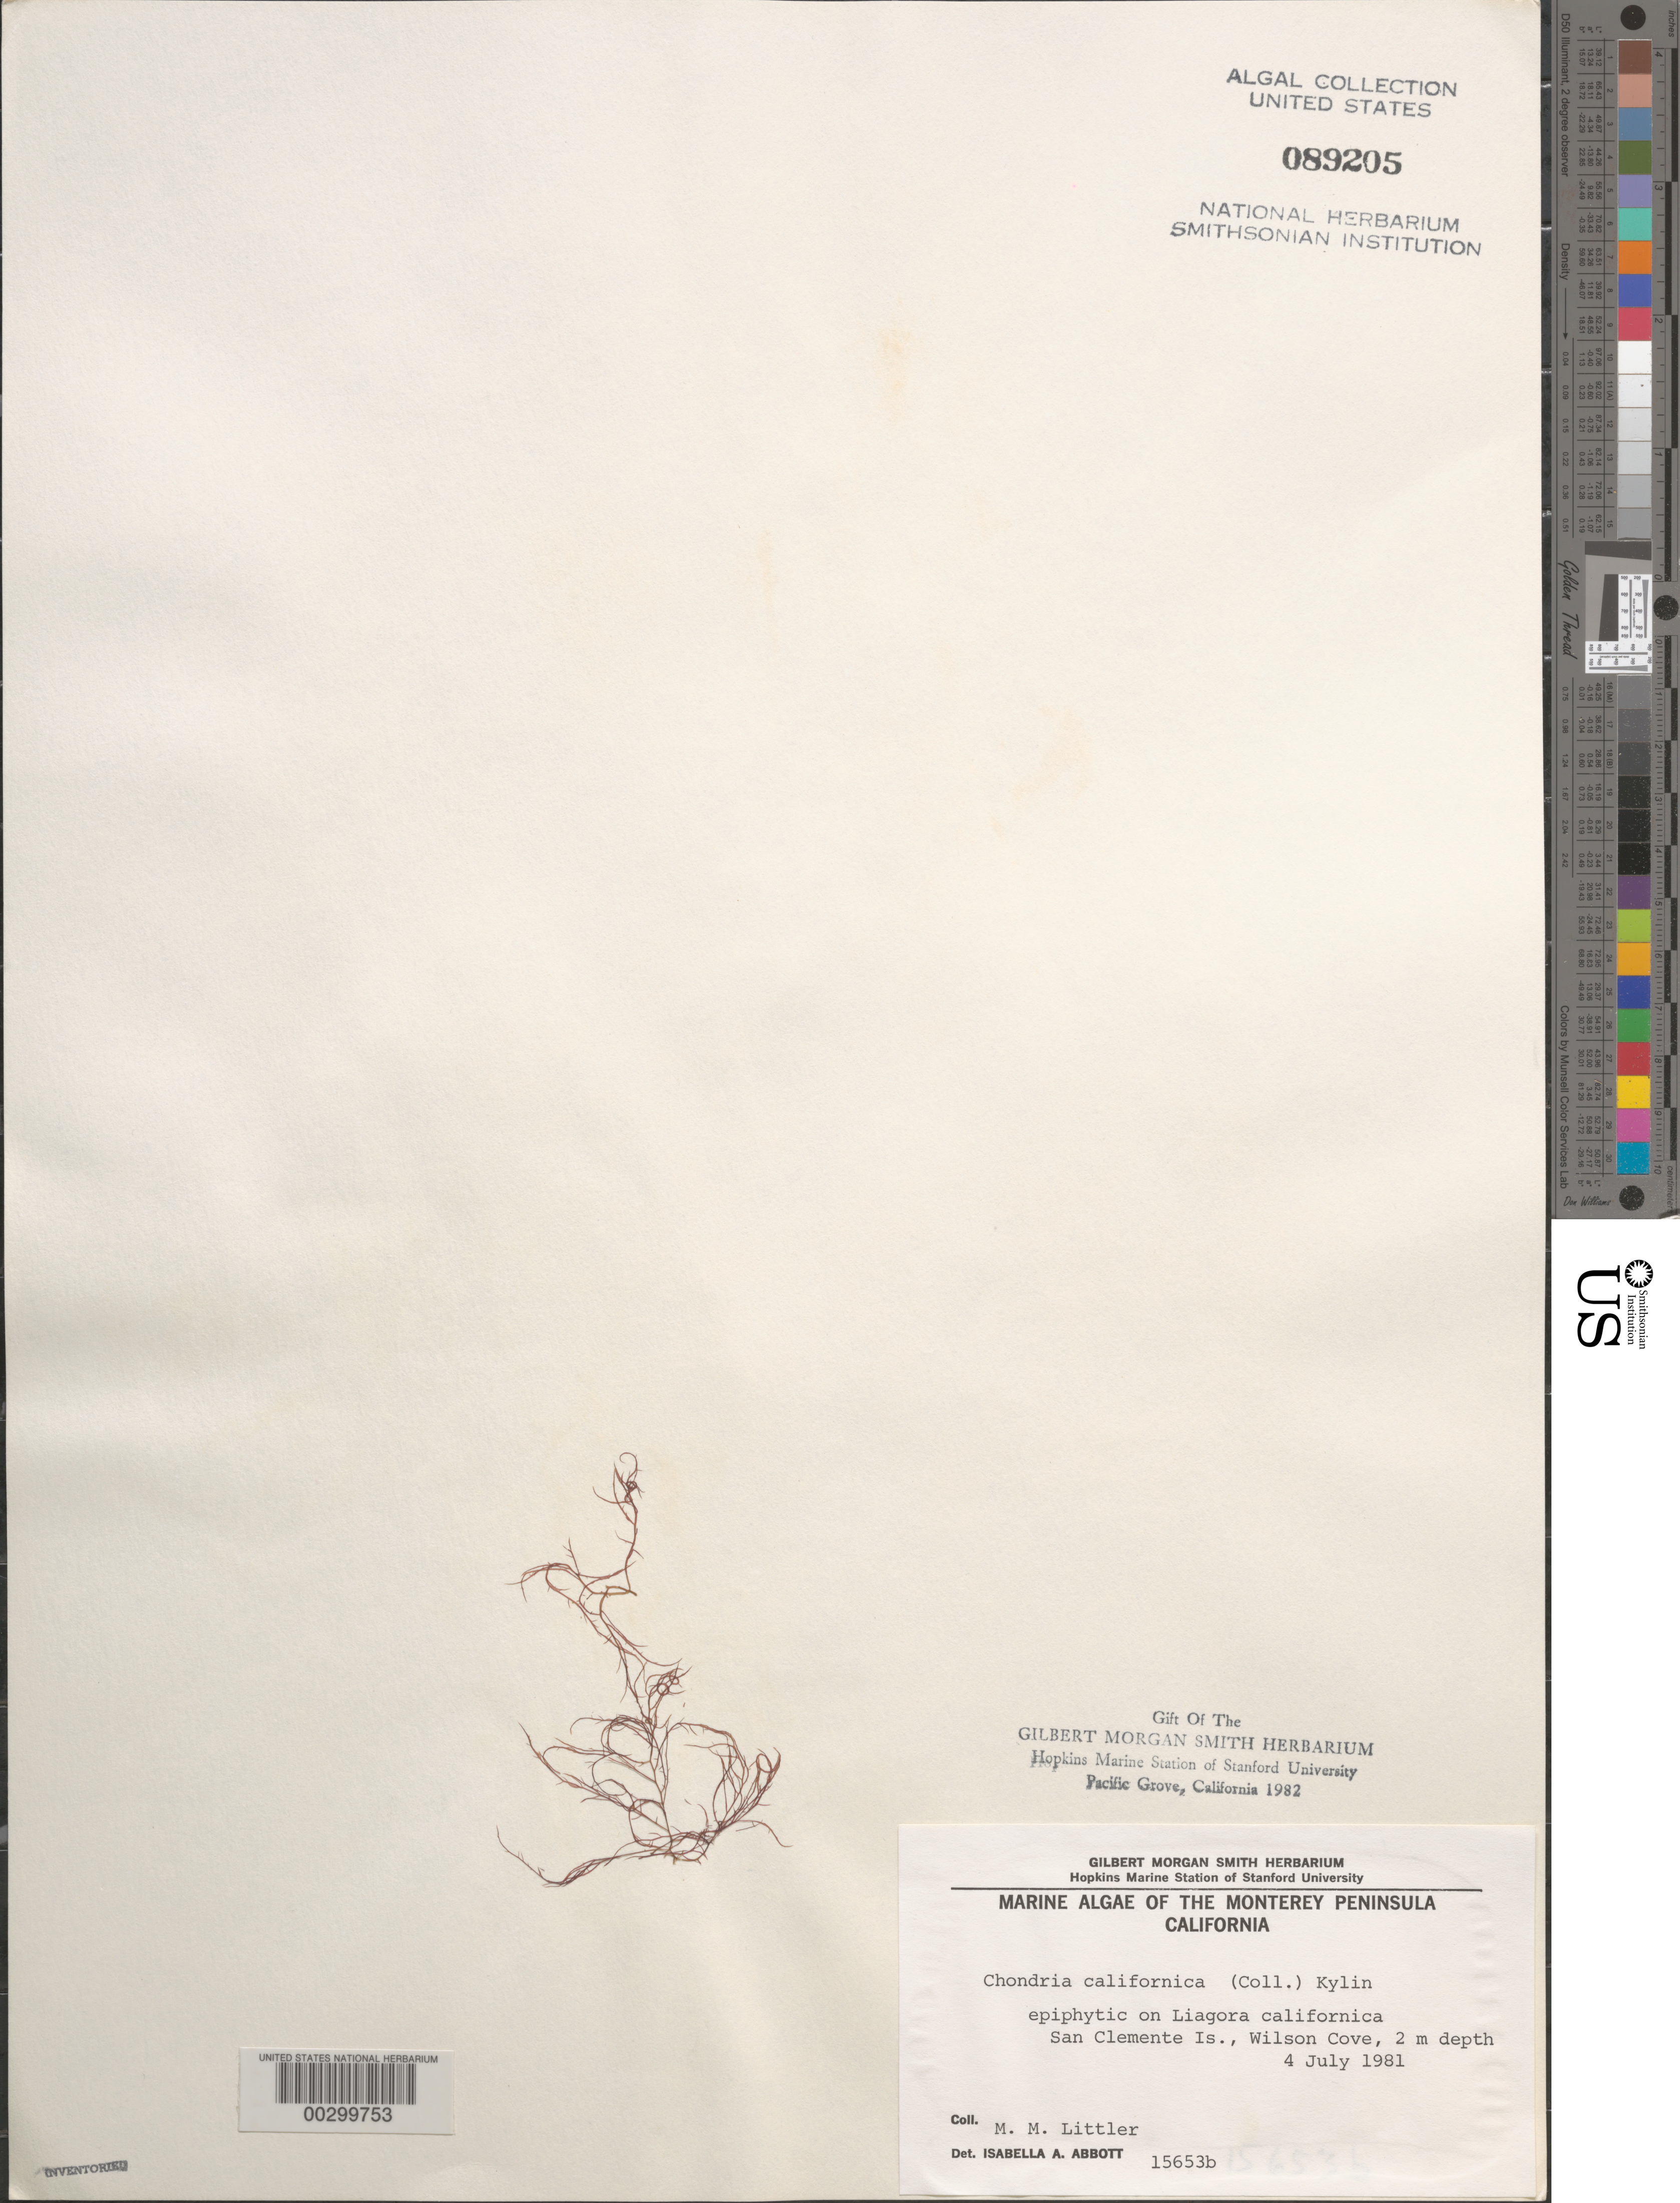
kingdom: Plantae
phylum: Rhodophyta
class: Florideophyceae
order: Ceramiales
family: Rhodomelaceae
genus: Chondria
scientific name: Chondria acrorhizophora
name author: Setch. & N.L. Gardner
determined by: Algae name updating Project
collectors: M. M. Littler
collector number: IAA 15653b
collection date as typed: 04 Jul 1981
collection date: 1981-07-04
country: United States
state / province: California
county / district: Los Angeles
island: San Clemente Island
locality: Wilson Cove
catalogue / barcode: US 89205